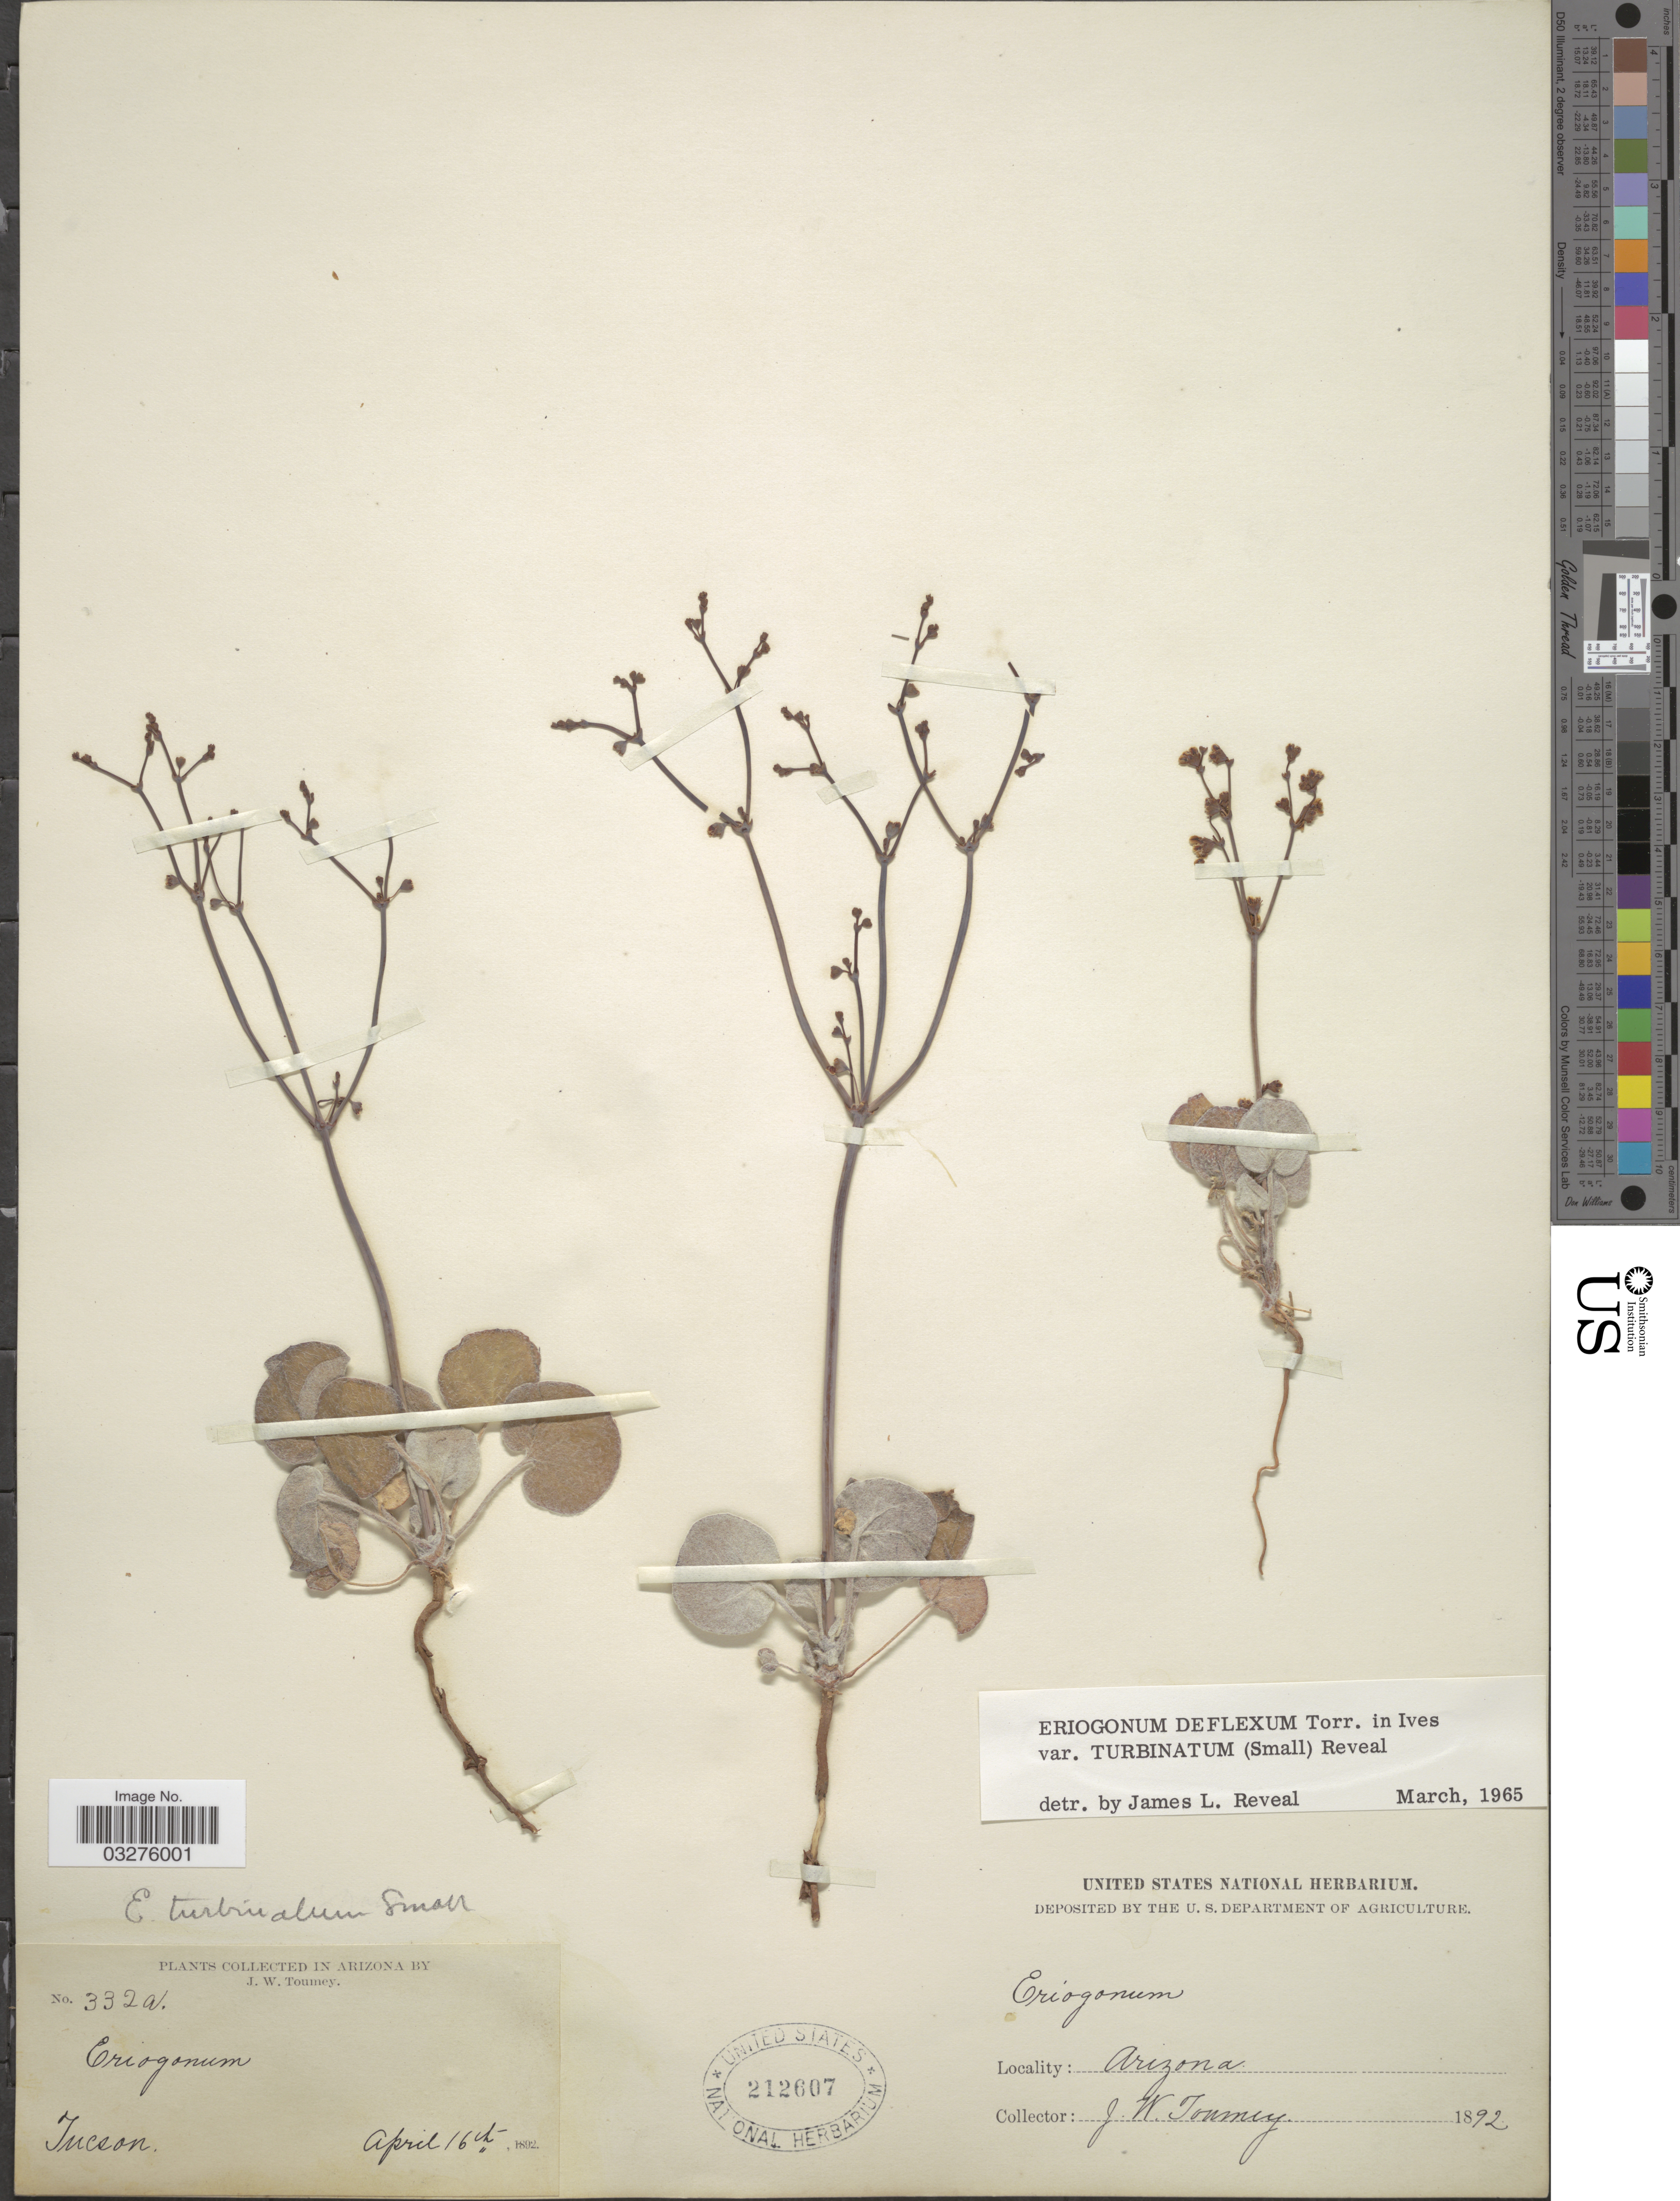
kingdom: Plantae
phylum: Tracheophyta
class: Magnoliopsida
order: Caryophyllales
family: Polygonaceae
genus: Eriogonum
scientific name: Eriogonum deflexum var. turbinatum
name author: (Small) Reveal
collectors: J. W. Toumey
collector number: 332a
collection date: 1892-04-16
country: United States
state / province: Arizona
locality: Tucson.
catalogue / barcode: US 212607